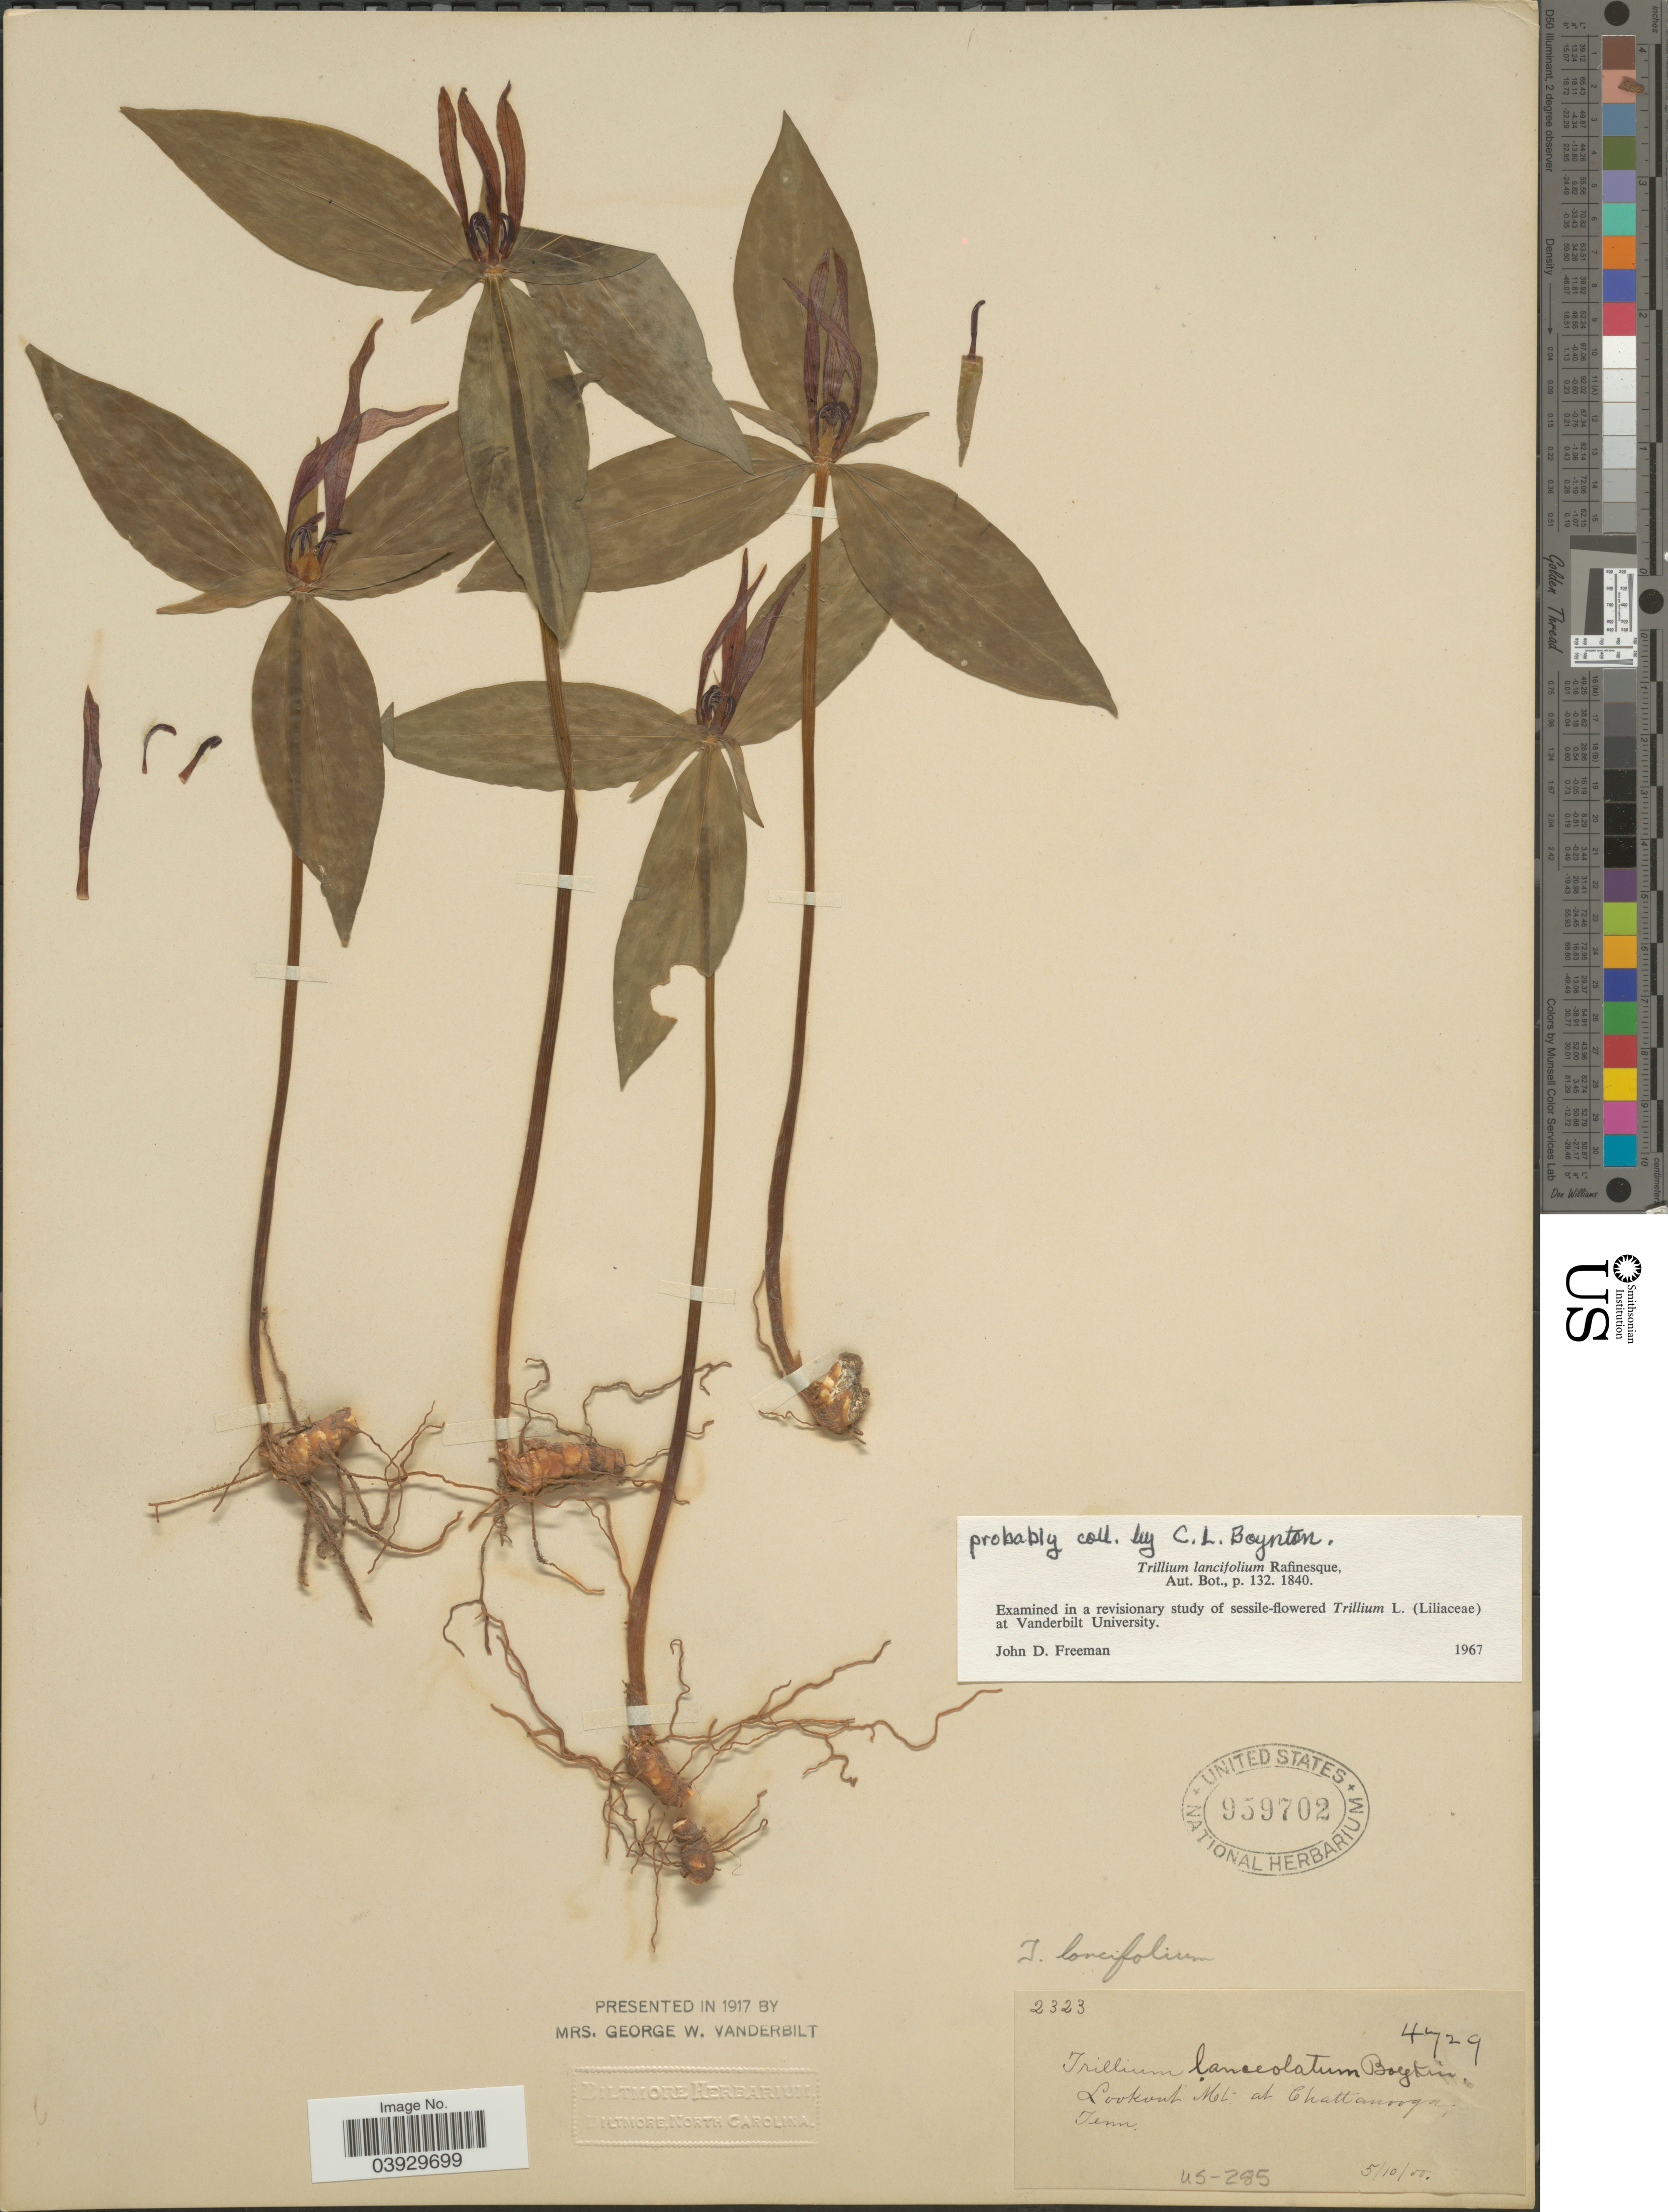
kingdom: Plantae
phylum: Tracheophyta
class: Liliopsida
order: Liliales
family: Melanthiaceae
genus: Trillium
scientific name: Trillium lancifolium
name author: Raf.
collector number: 2323/4729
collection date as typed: Transcribed d/m/y: 10/5/0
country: United States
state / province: Tennessee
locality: Lookout Mt. at Chattanooga.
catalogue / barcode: US 959702